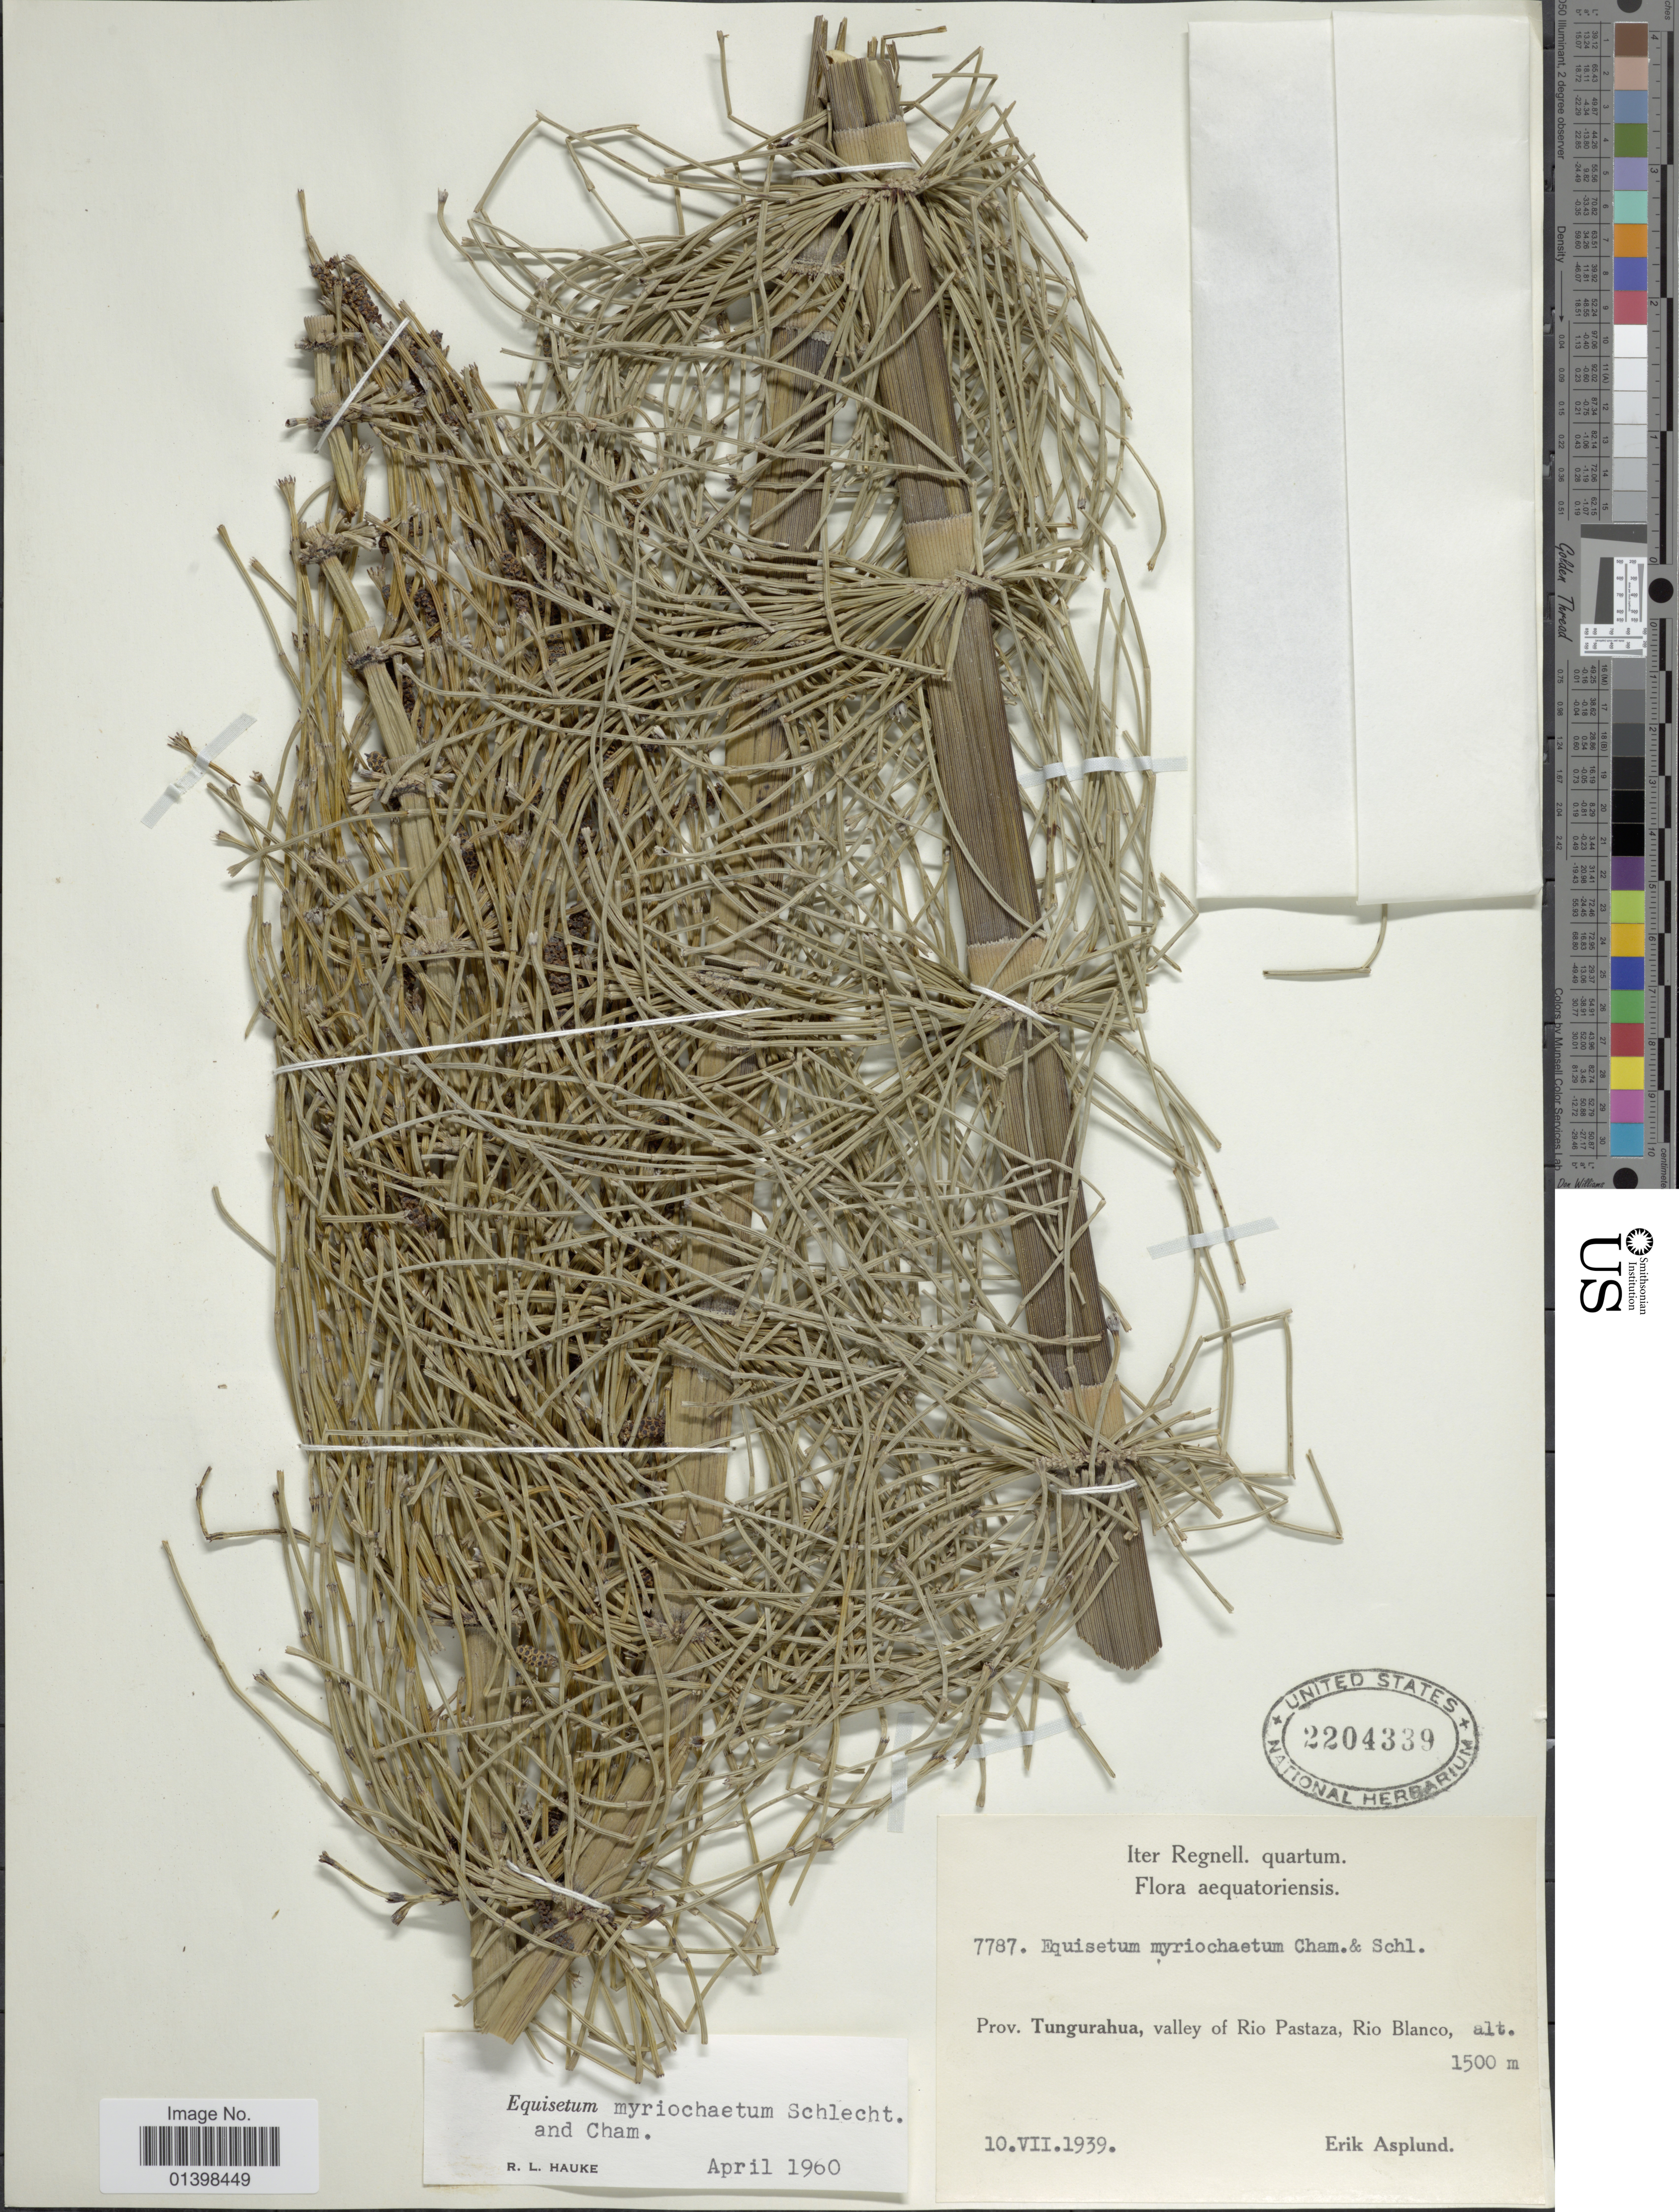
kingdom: Plantae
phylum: Tracheophyta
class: Polypodiopsida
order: Equisetales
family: Equisetaceae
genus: Equisetum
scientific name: Equisetum myriochaetum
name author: Schltdl. & Cham.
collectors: E. Asplund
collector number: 7787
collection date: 1939-07-10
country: Ecuador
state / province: Tungurahua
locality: Valley of Rio Pastaza, Rio Blanca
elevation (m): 1500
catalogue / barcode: US 2204339